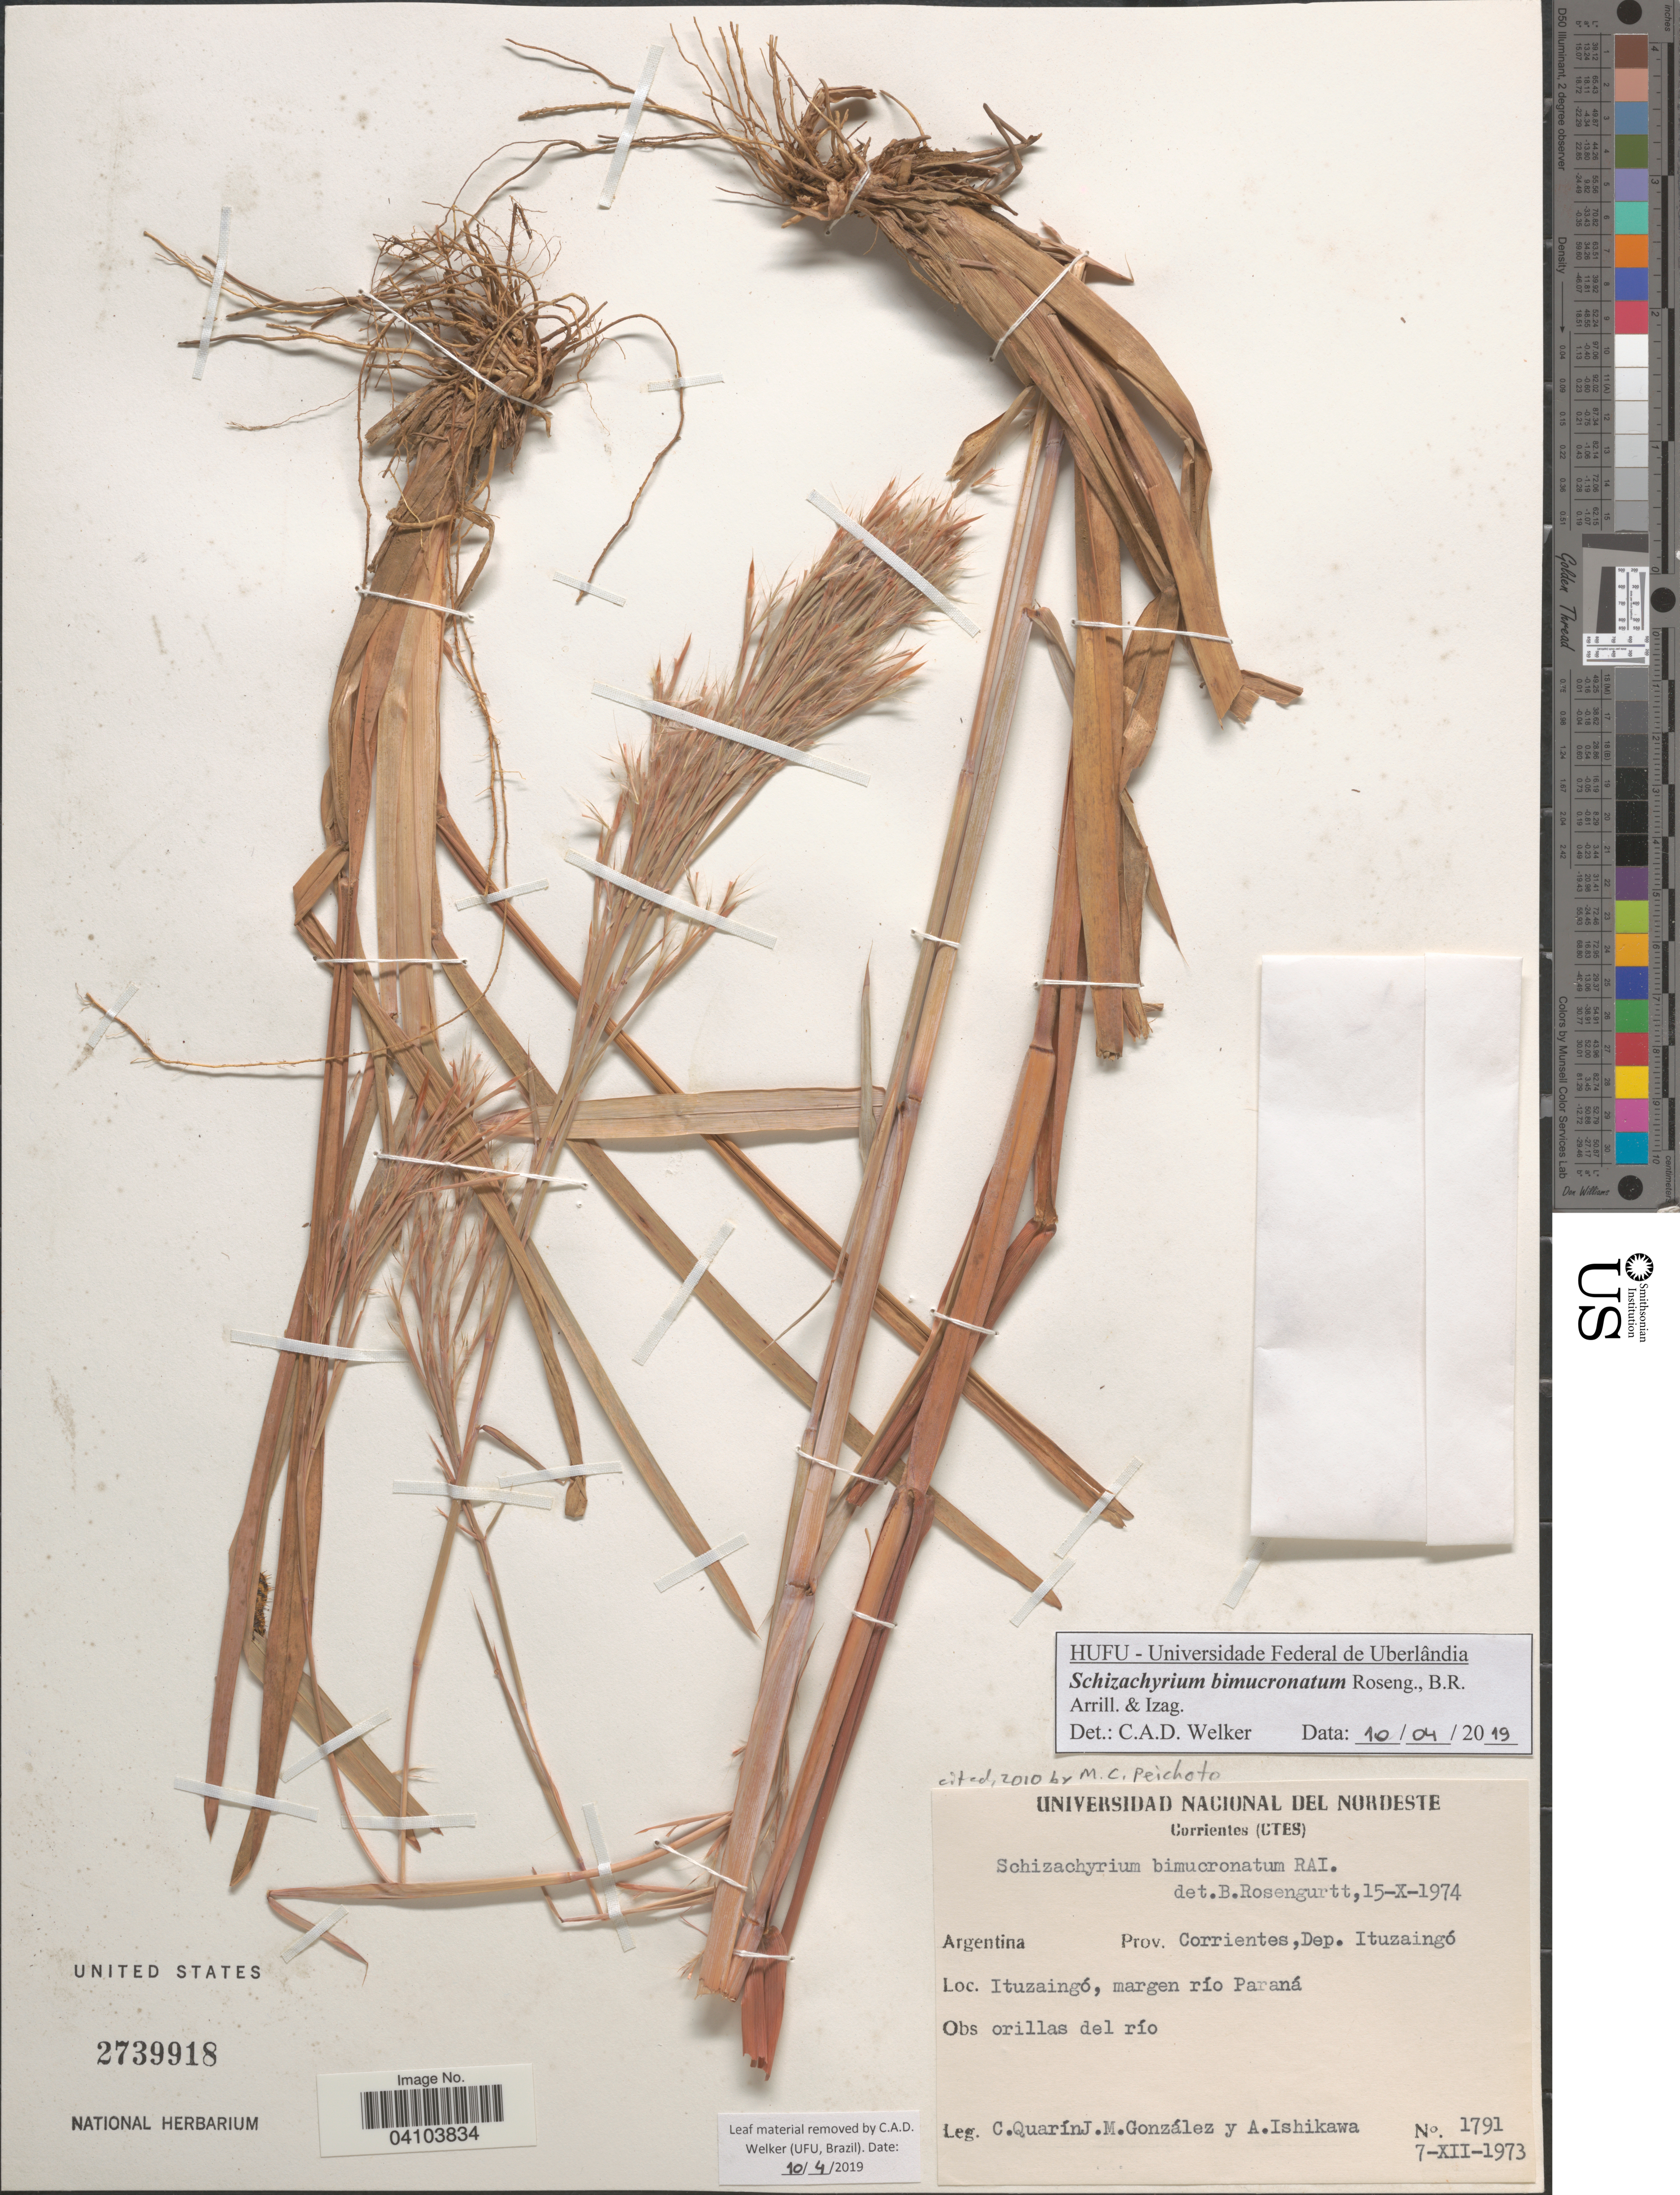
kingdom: Plantae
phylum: Tracheophyta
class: Liliopsida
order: Poales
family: Poaceae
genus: Schizachyrium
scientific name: Schizachyrium condensatum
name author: (Kunth) Nees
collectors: C. Quarín, J. M. Gonzalez & A. Ishikawa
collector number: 1791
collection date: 1973-12-07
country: Argentina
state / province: Corrientes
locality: Dep. Ituzaingó. Ituzaingó, margen río Paraná.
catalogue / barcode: US 2739918